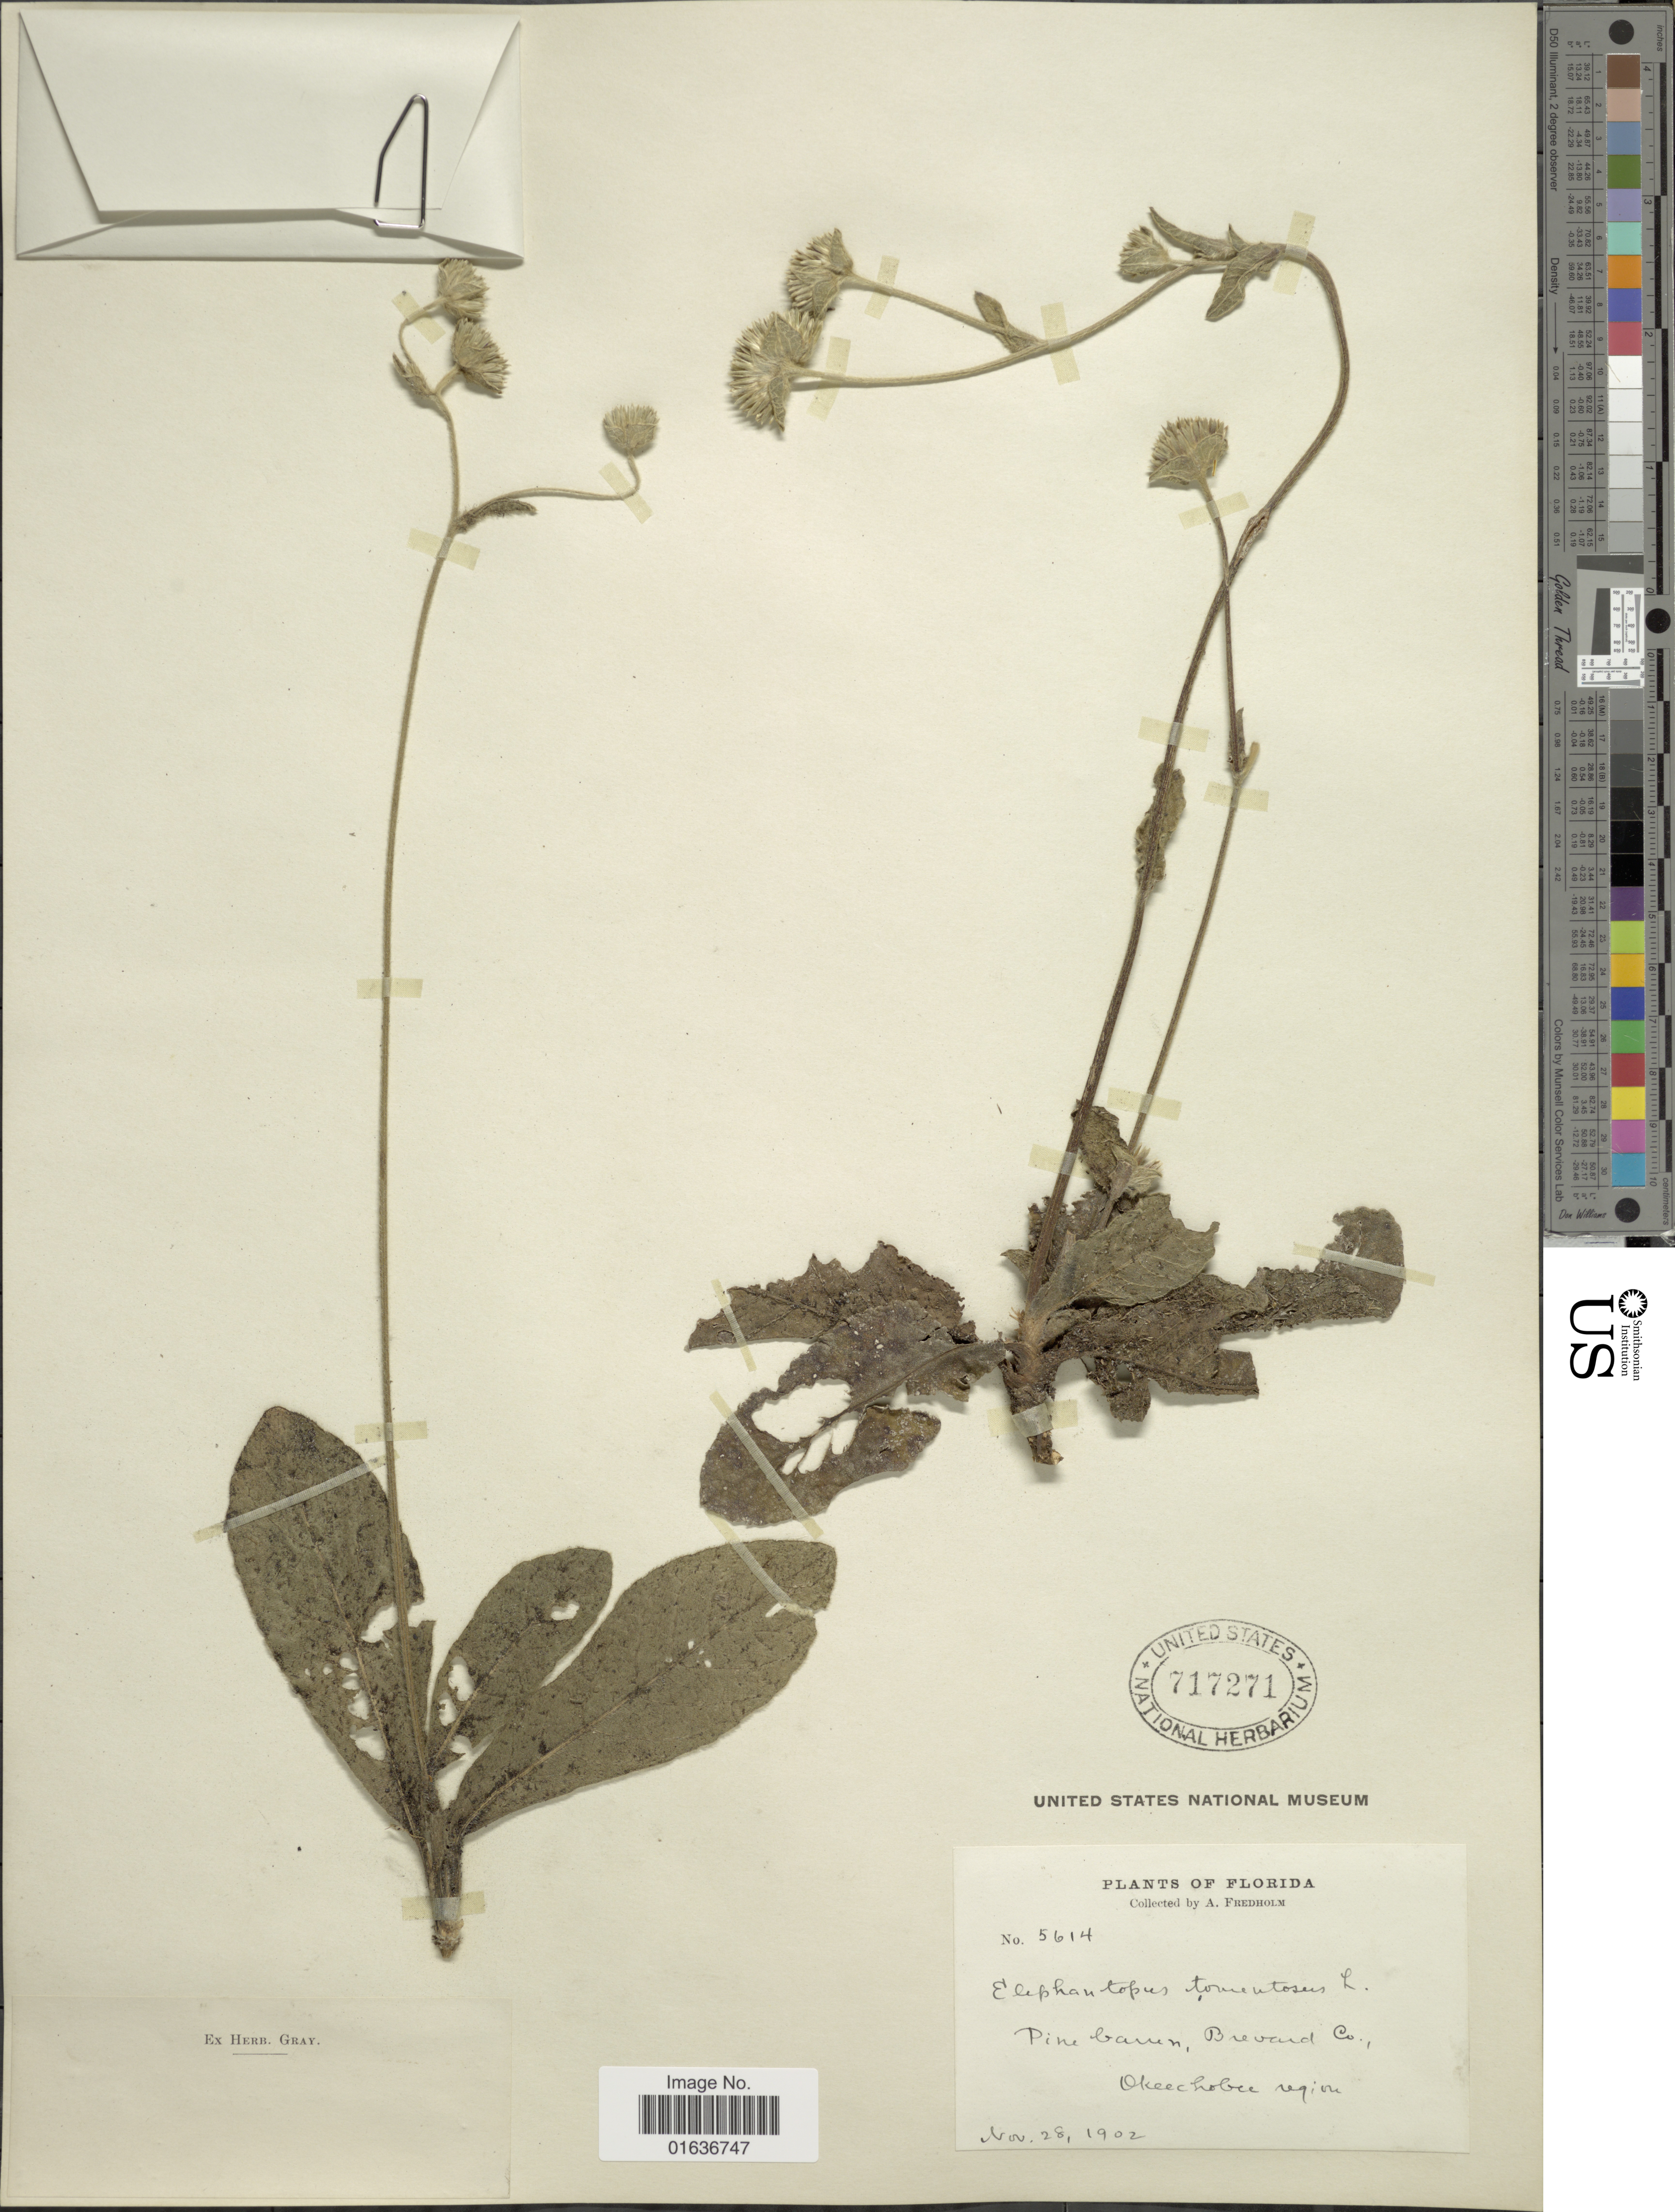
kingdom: Plantae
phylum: Tracheophyta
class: Magnoliopsida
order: Asterales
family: Asteraceae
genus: Elephantopus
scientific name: Elephantopus tomentosus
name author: L.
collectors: A. Fredholm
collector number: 5614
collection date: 1902-11-28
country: United States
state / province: Florida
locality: Pine barren, Brevard Co. Okeechobee region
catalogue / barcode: US 717271